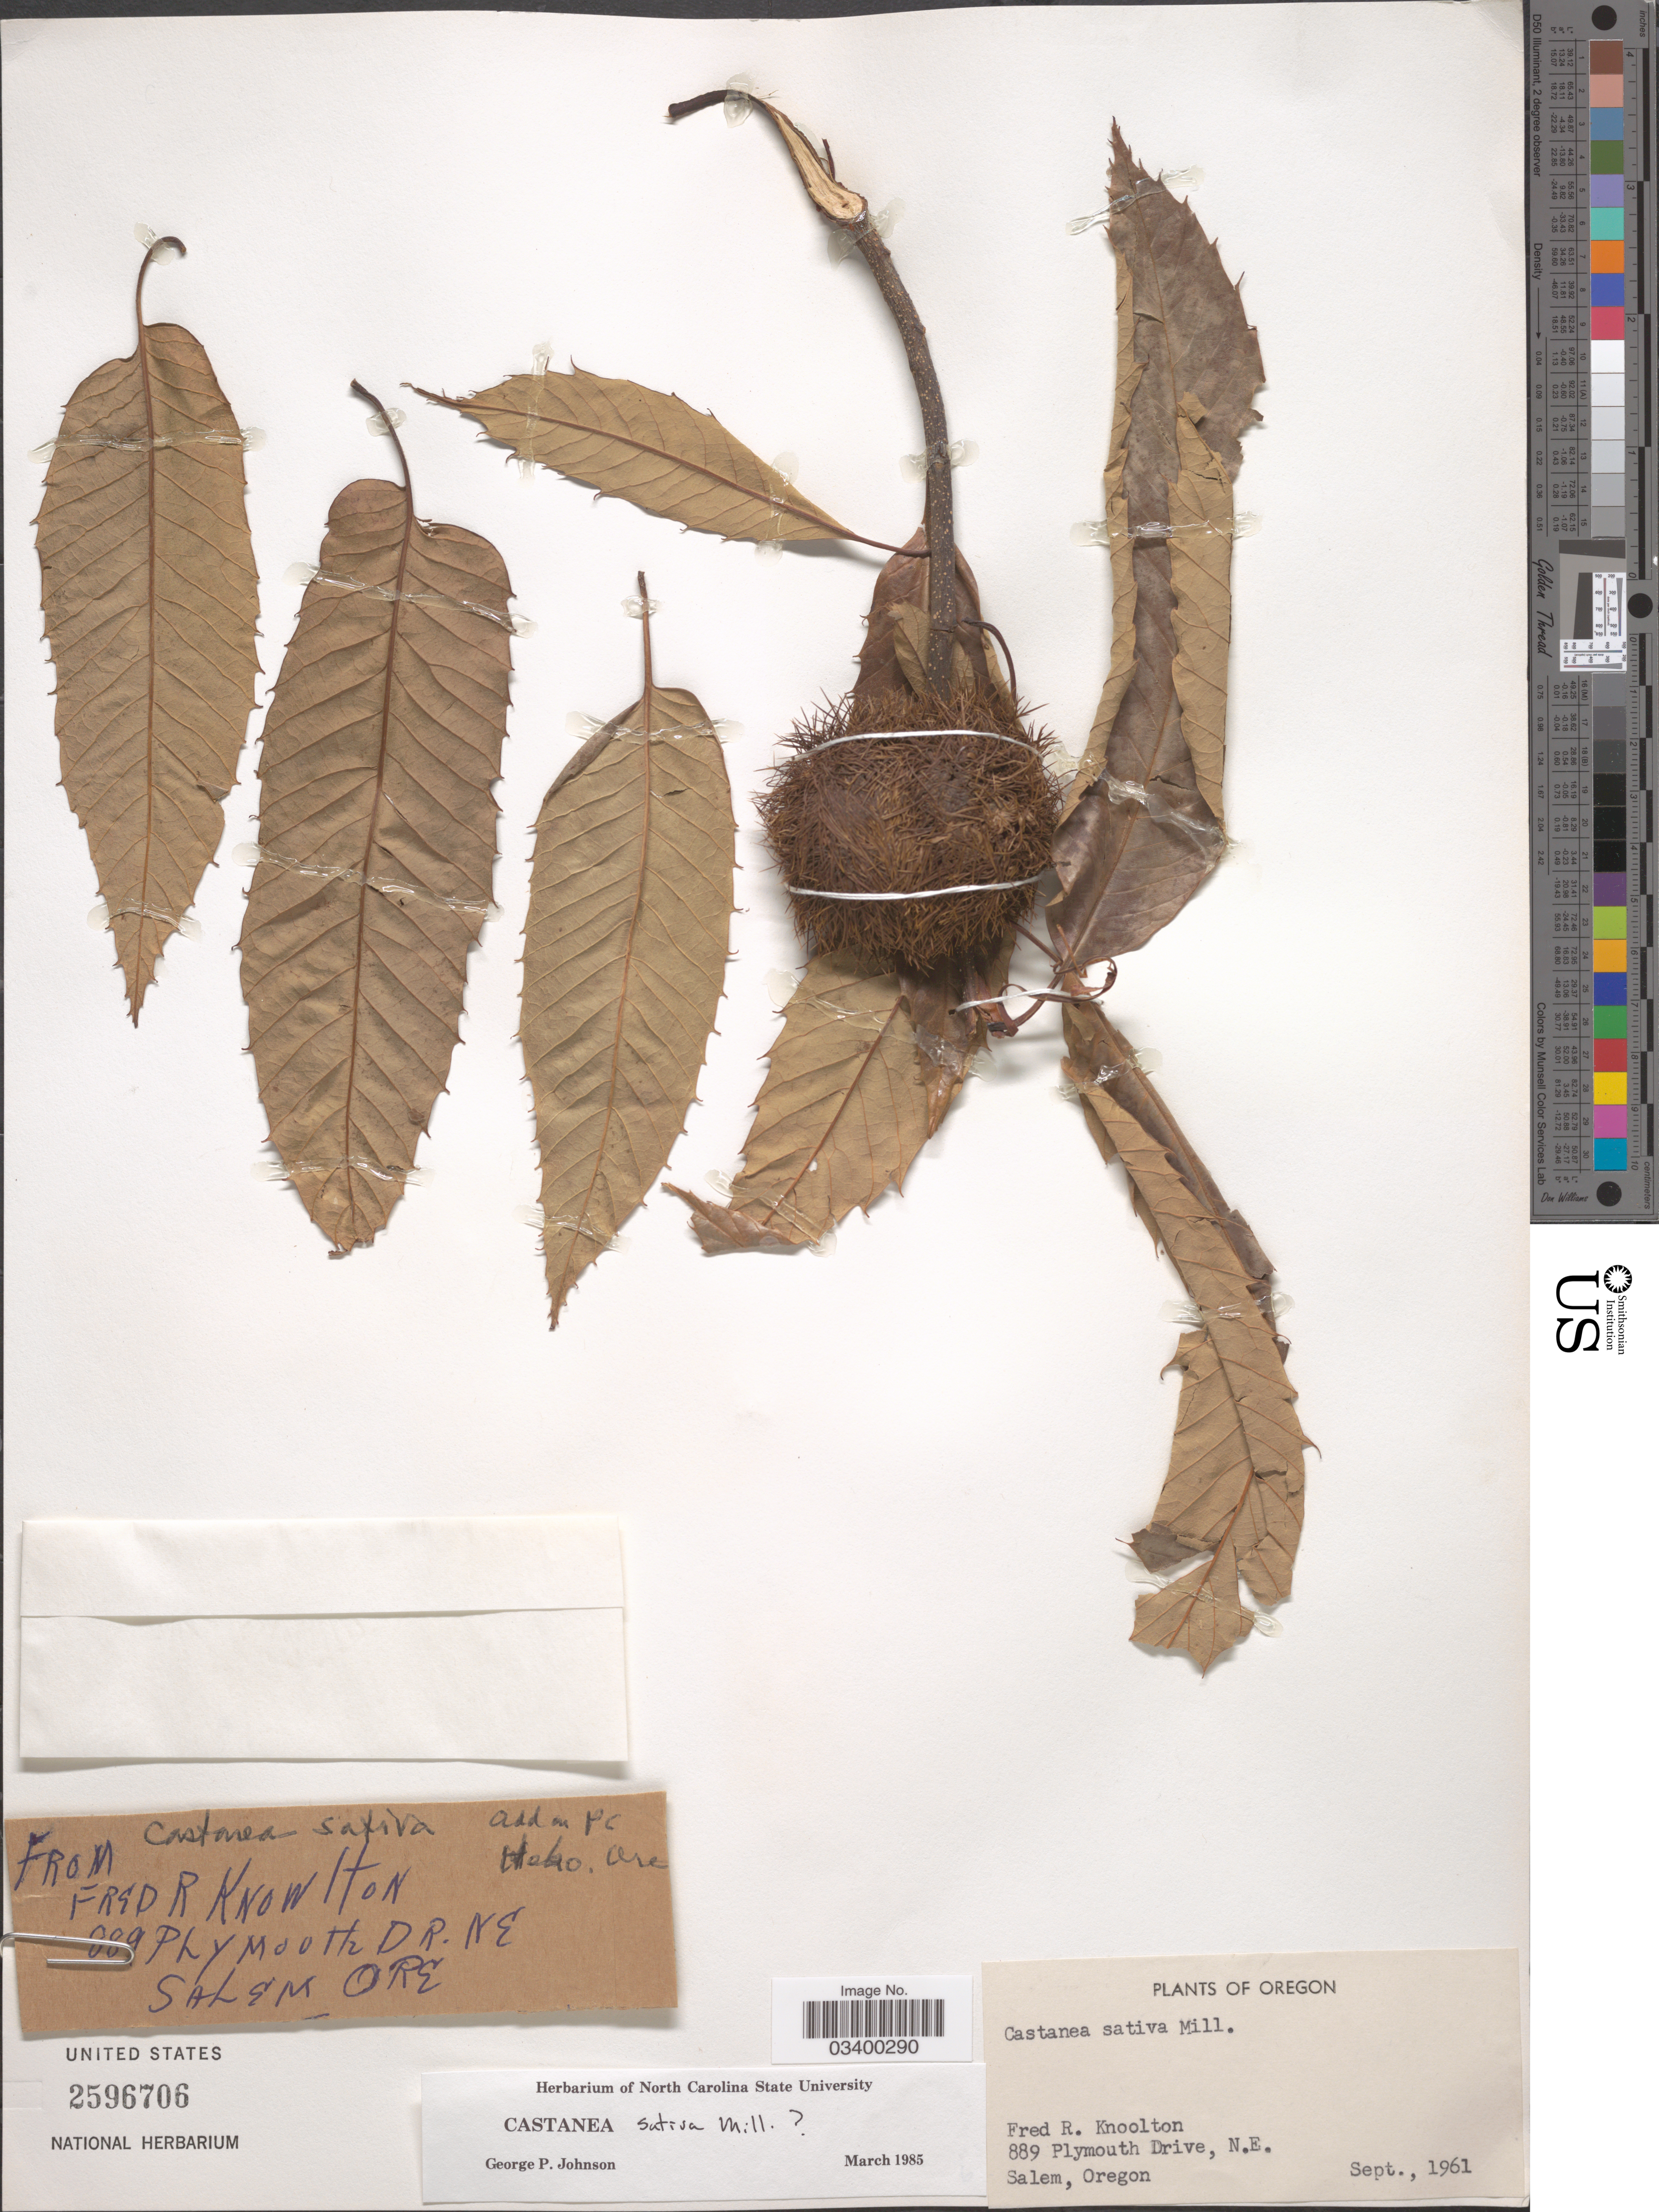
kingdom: Plantae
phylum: Tracheophyta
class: Magnoliopsida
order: Fagales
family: Fagaceae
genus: Castanea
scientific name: Castanea sativa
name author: Mill.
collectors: F. Knoolton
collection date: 1961-09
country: United States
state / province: Oregon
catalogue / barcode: US 2596706